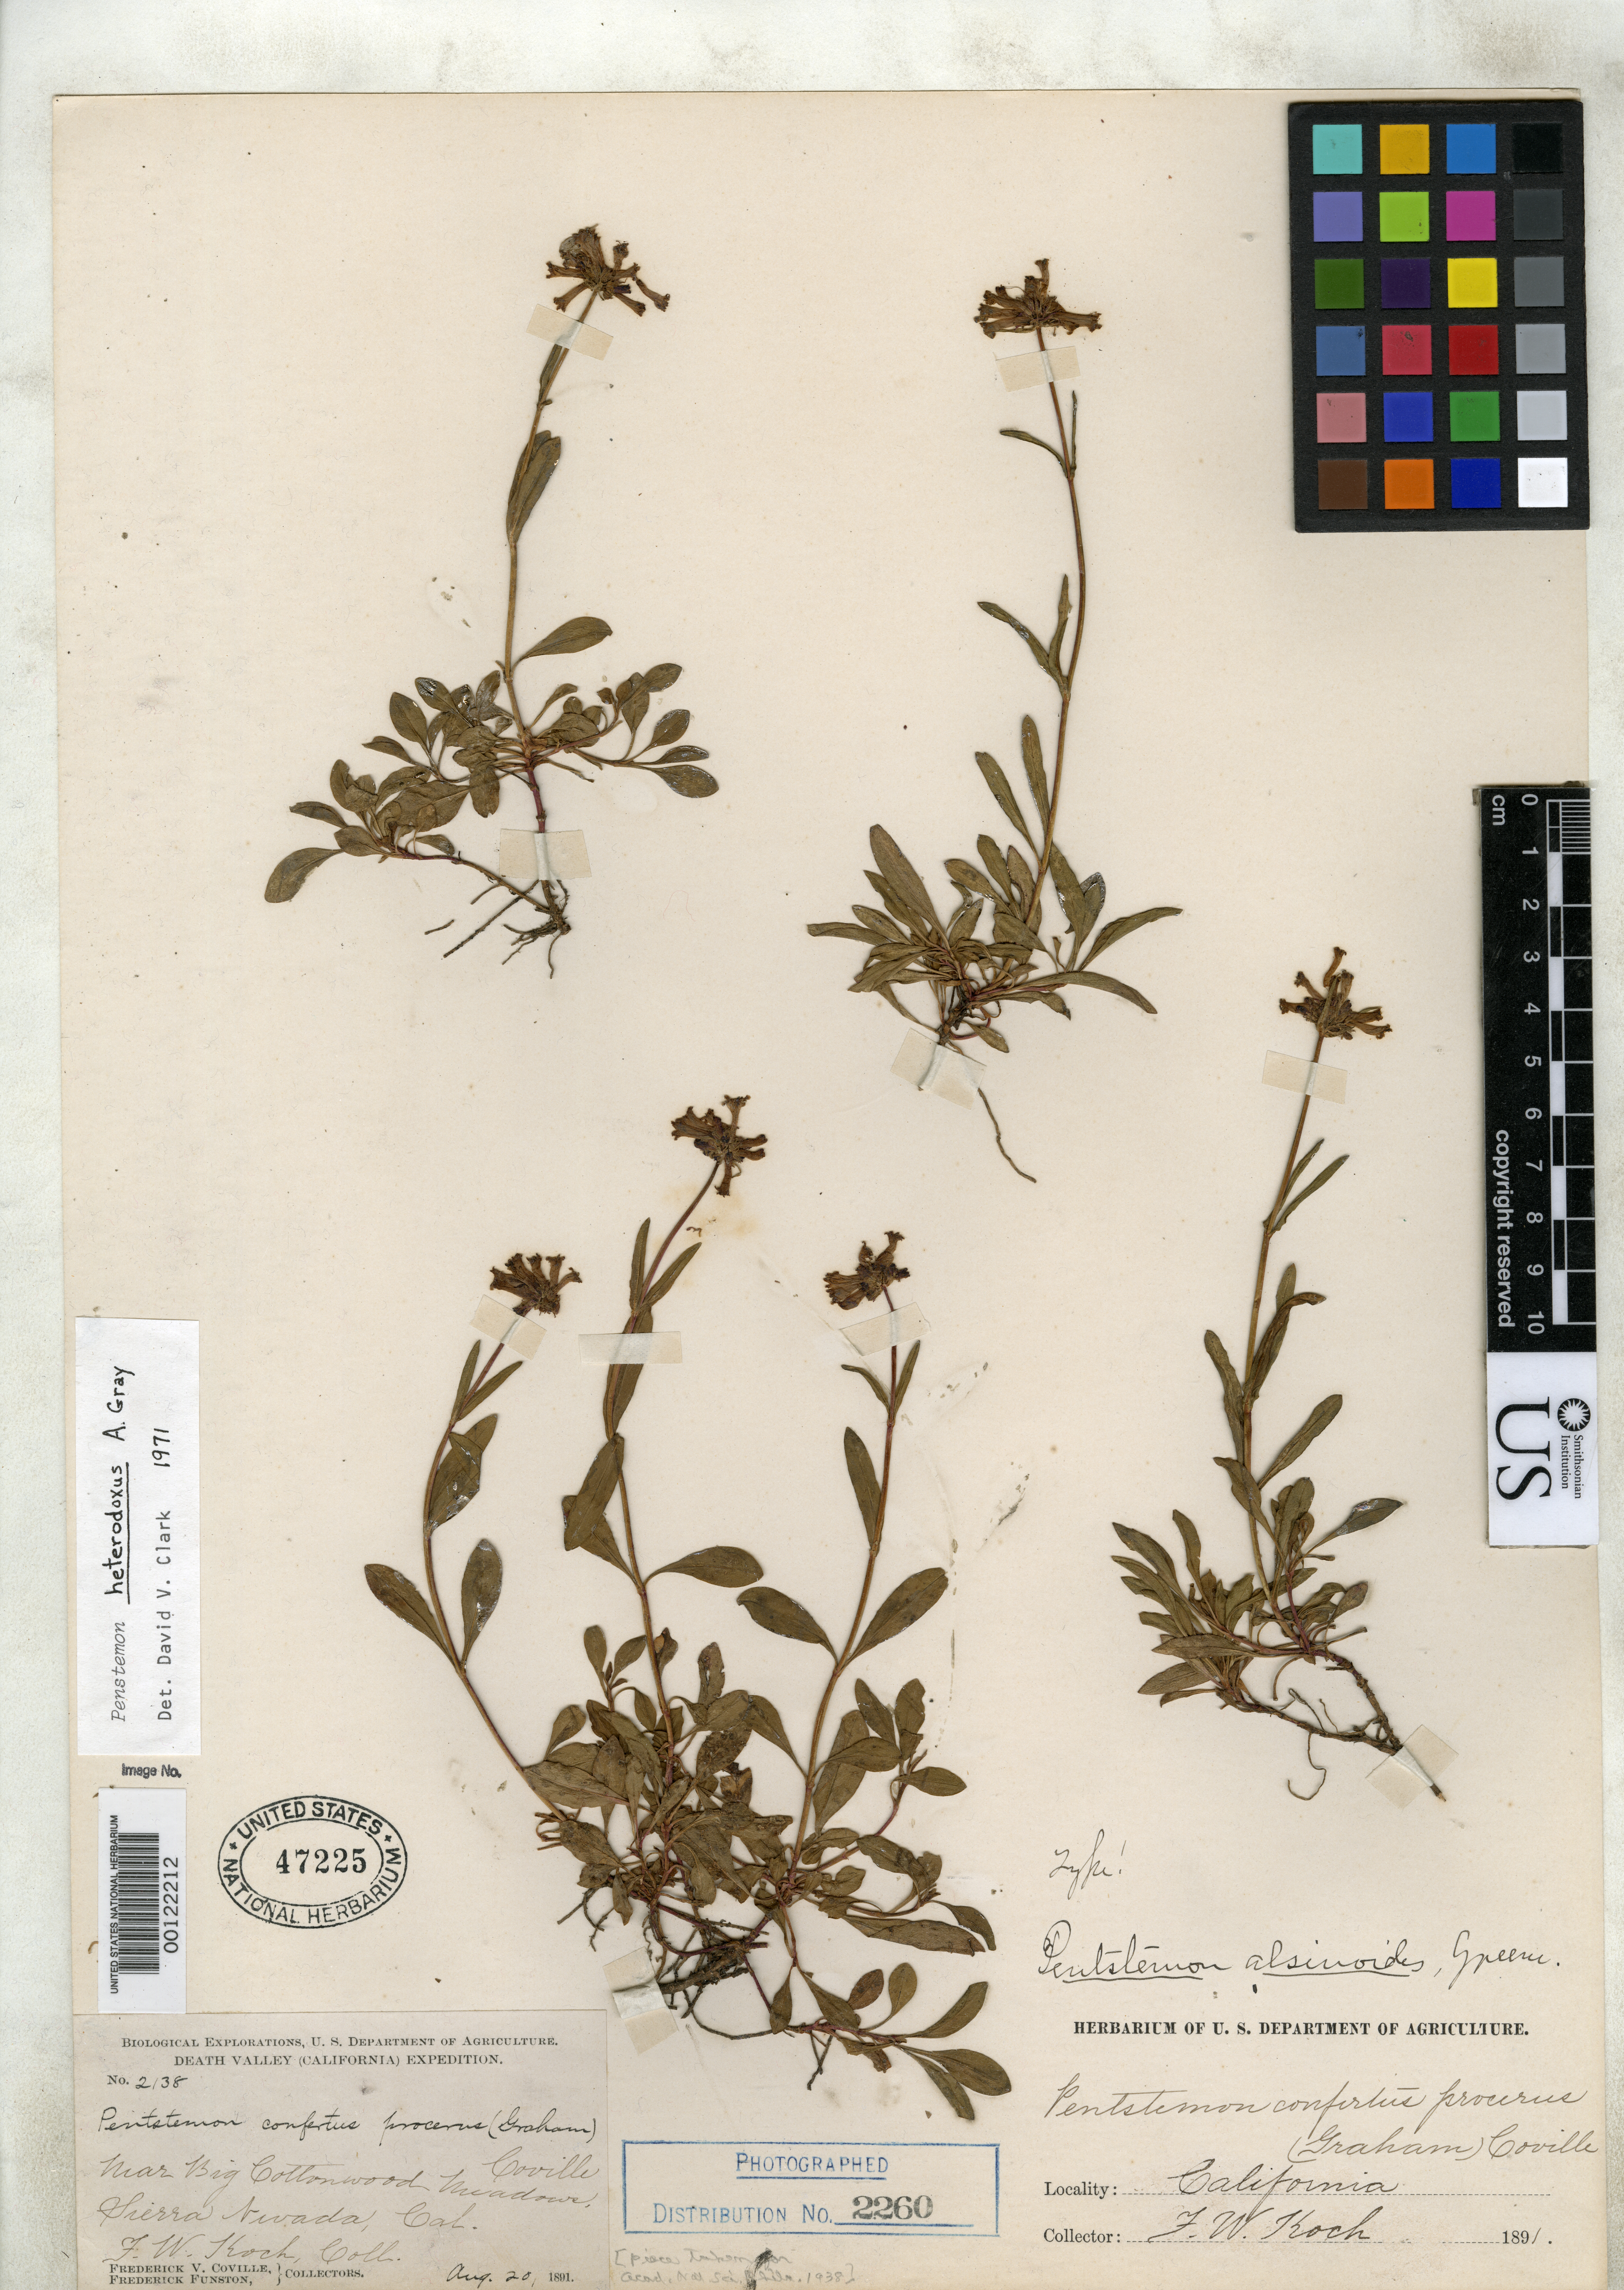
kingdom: Plantae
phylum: Tracheophyta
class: Magnoliopsida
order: Lamiales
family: Plantaginaceae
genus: Penstemon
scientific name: Penstemon alsinoides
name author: Greene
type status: Holotype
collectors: F. W. Koch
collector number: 2138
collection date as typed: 20 Aug 1891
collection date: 1891-08-20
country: United States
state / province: California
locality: Sierra Nevada; Big Cottonwood Meadows.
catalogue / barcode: US 47225